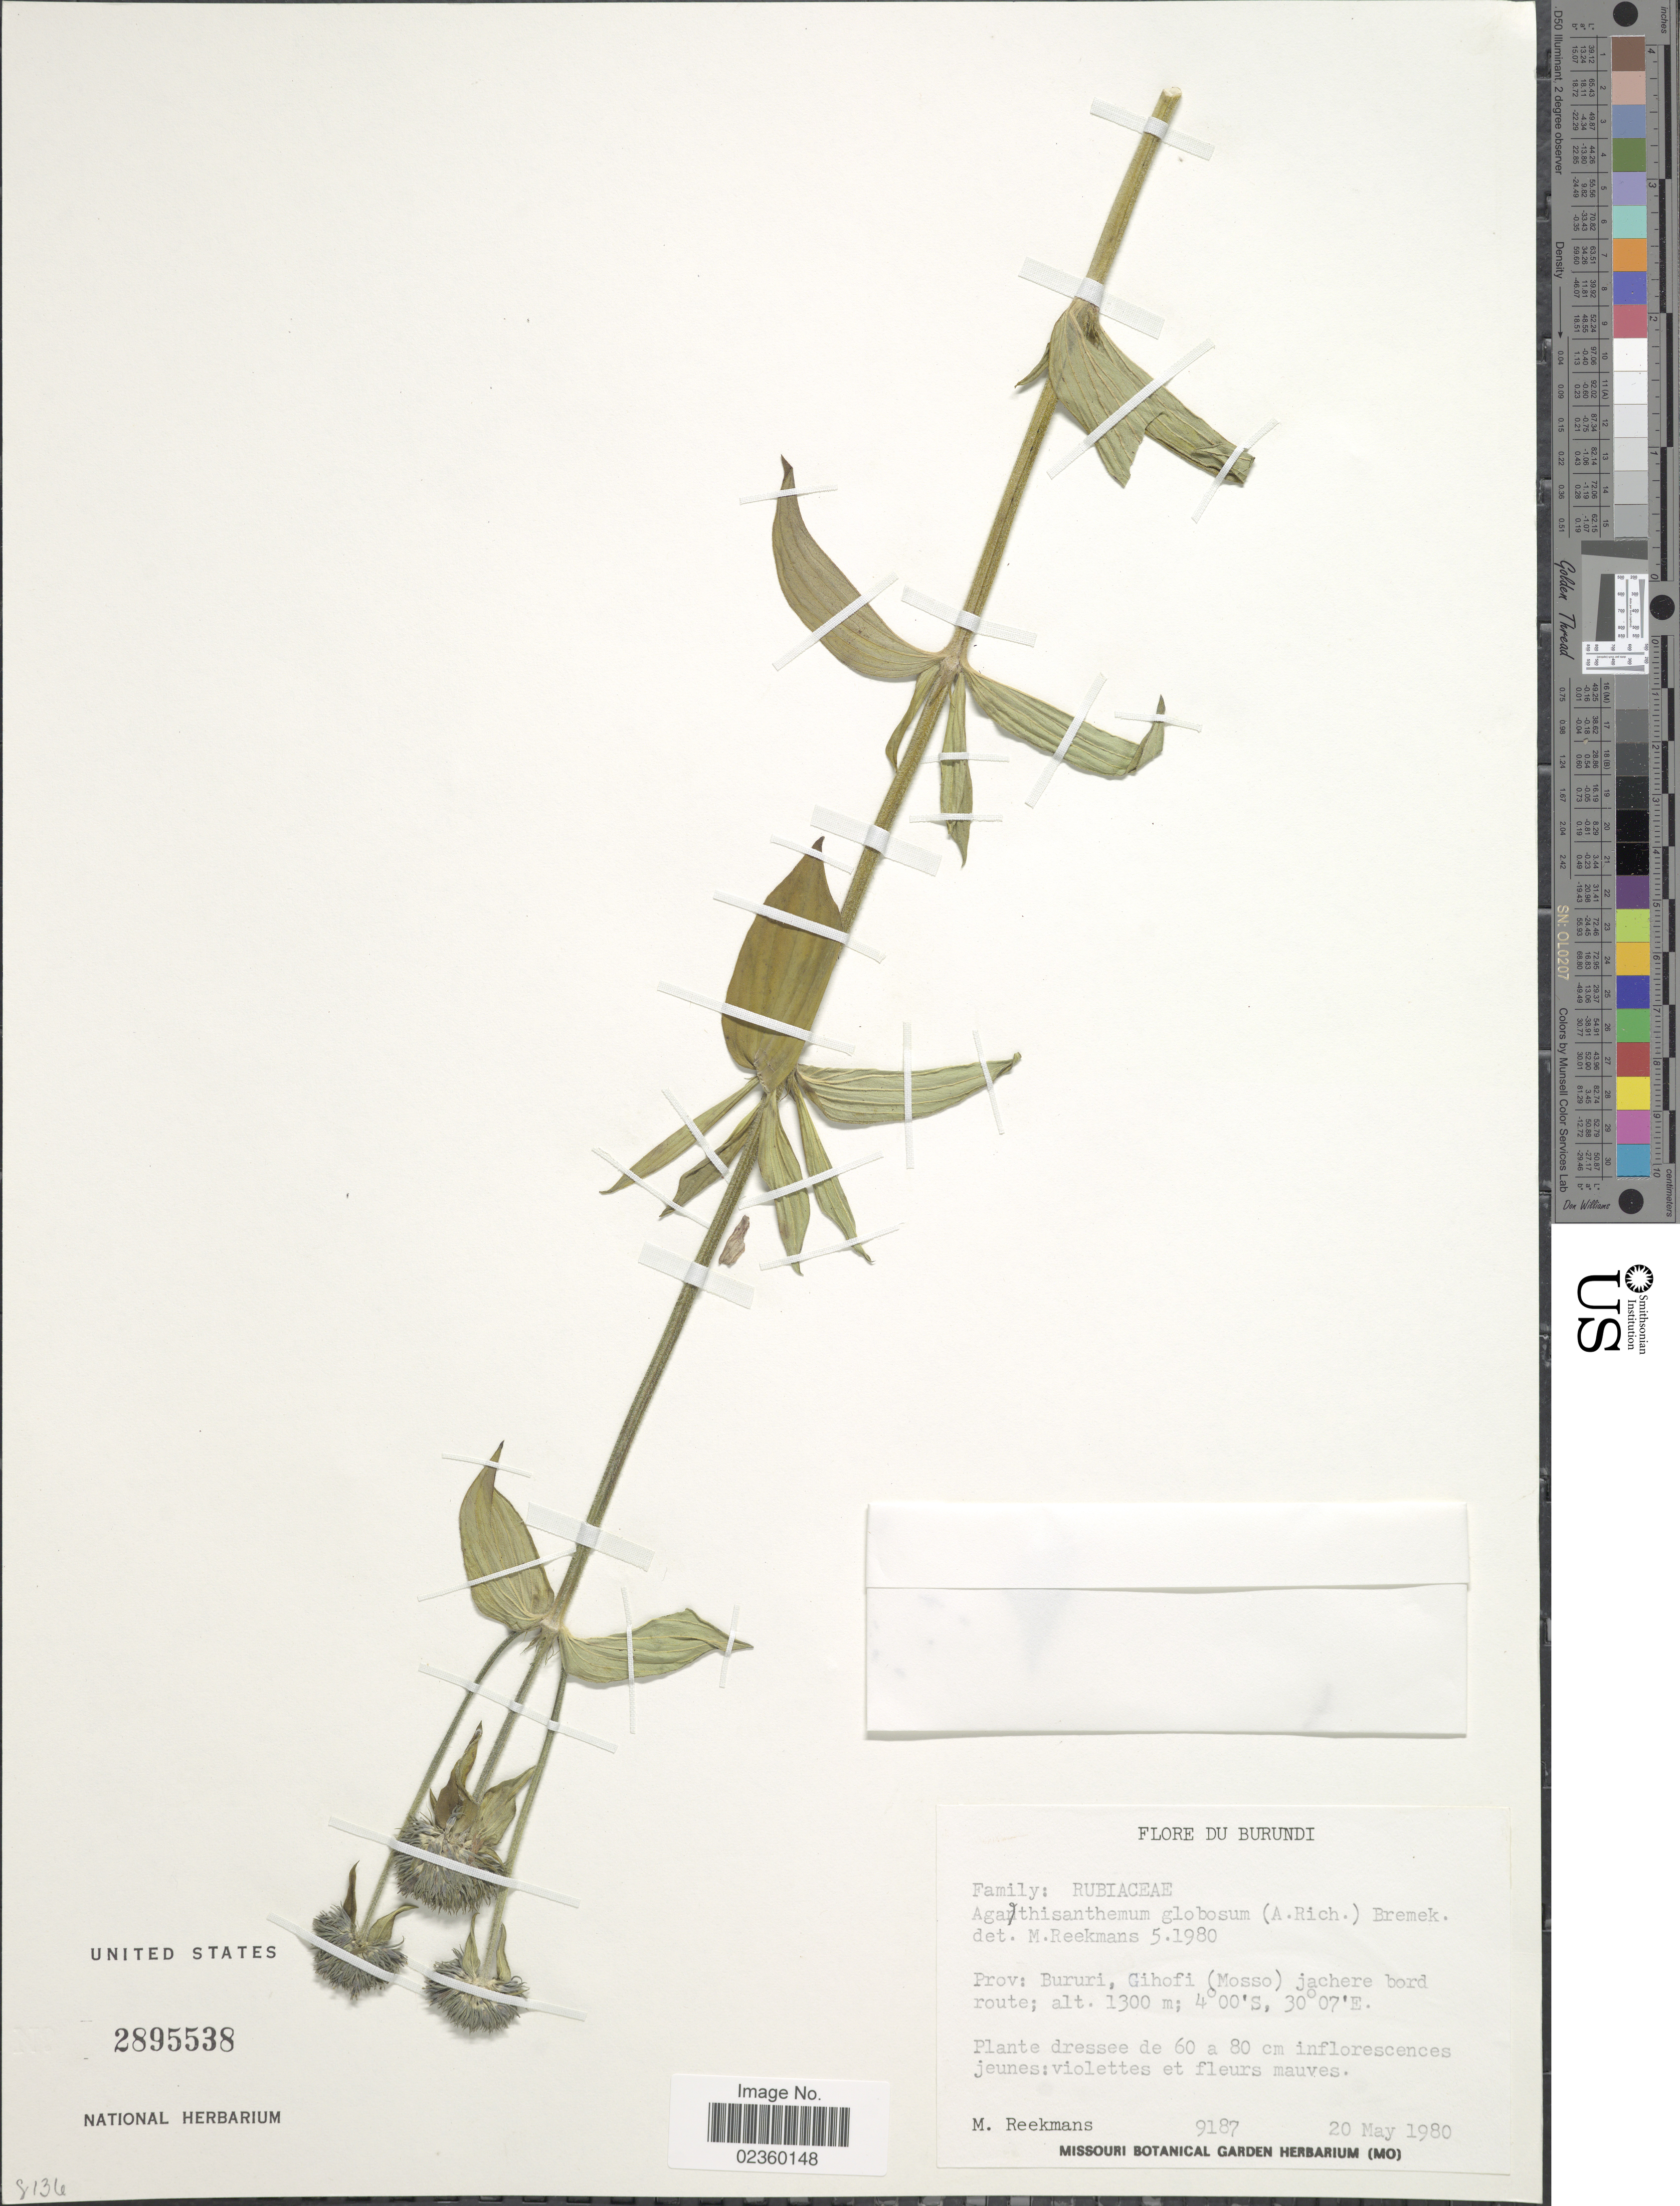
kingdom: Plantae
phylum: Tracheophyta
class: Magnoliopsida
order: Gentianales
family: Rubiaceae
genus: Agathisanthemum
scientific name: Agathisanthemum globosum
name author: (Hochst. ex A. Rich.) Klotzsch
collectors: M. Reekmans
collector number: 9187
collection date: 1980-05-20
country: Burundi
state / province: Bururi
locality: Gihofi (MOsso) jachere bord route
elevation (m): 1300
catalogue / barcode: US 2895538